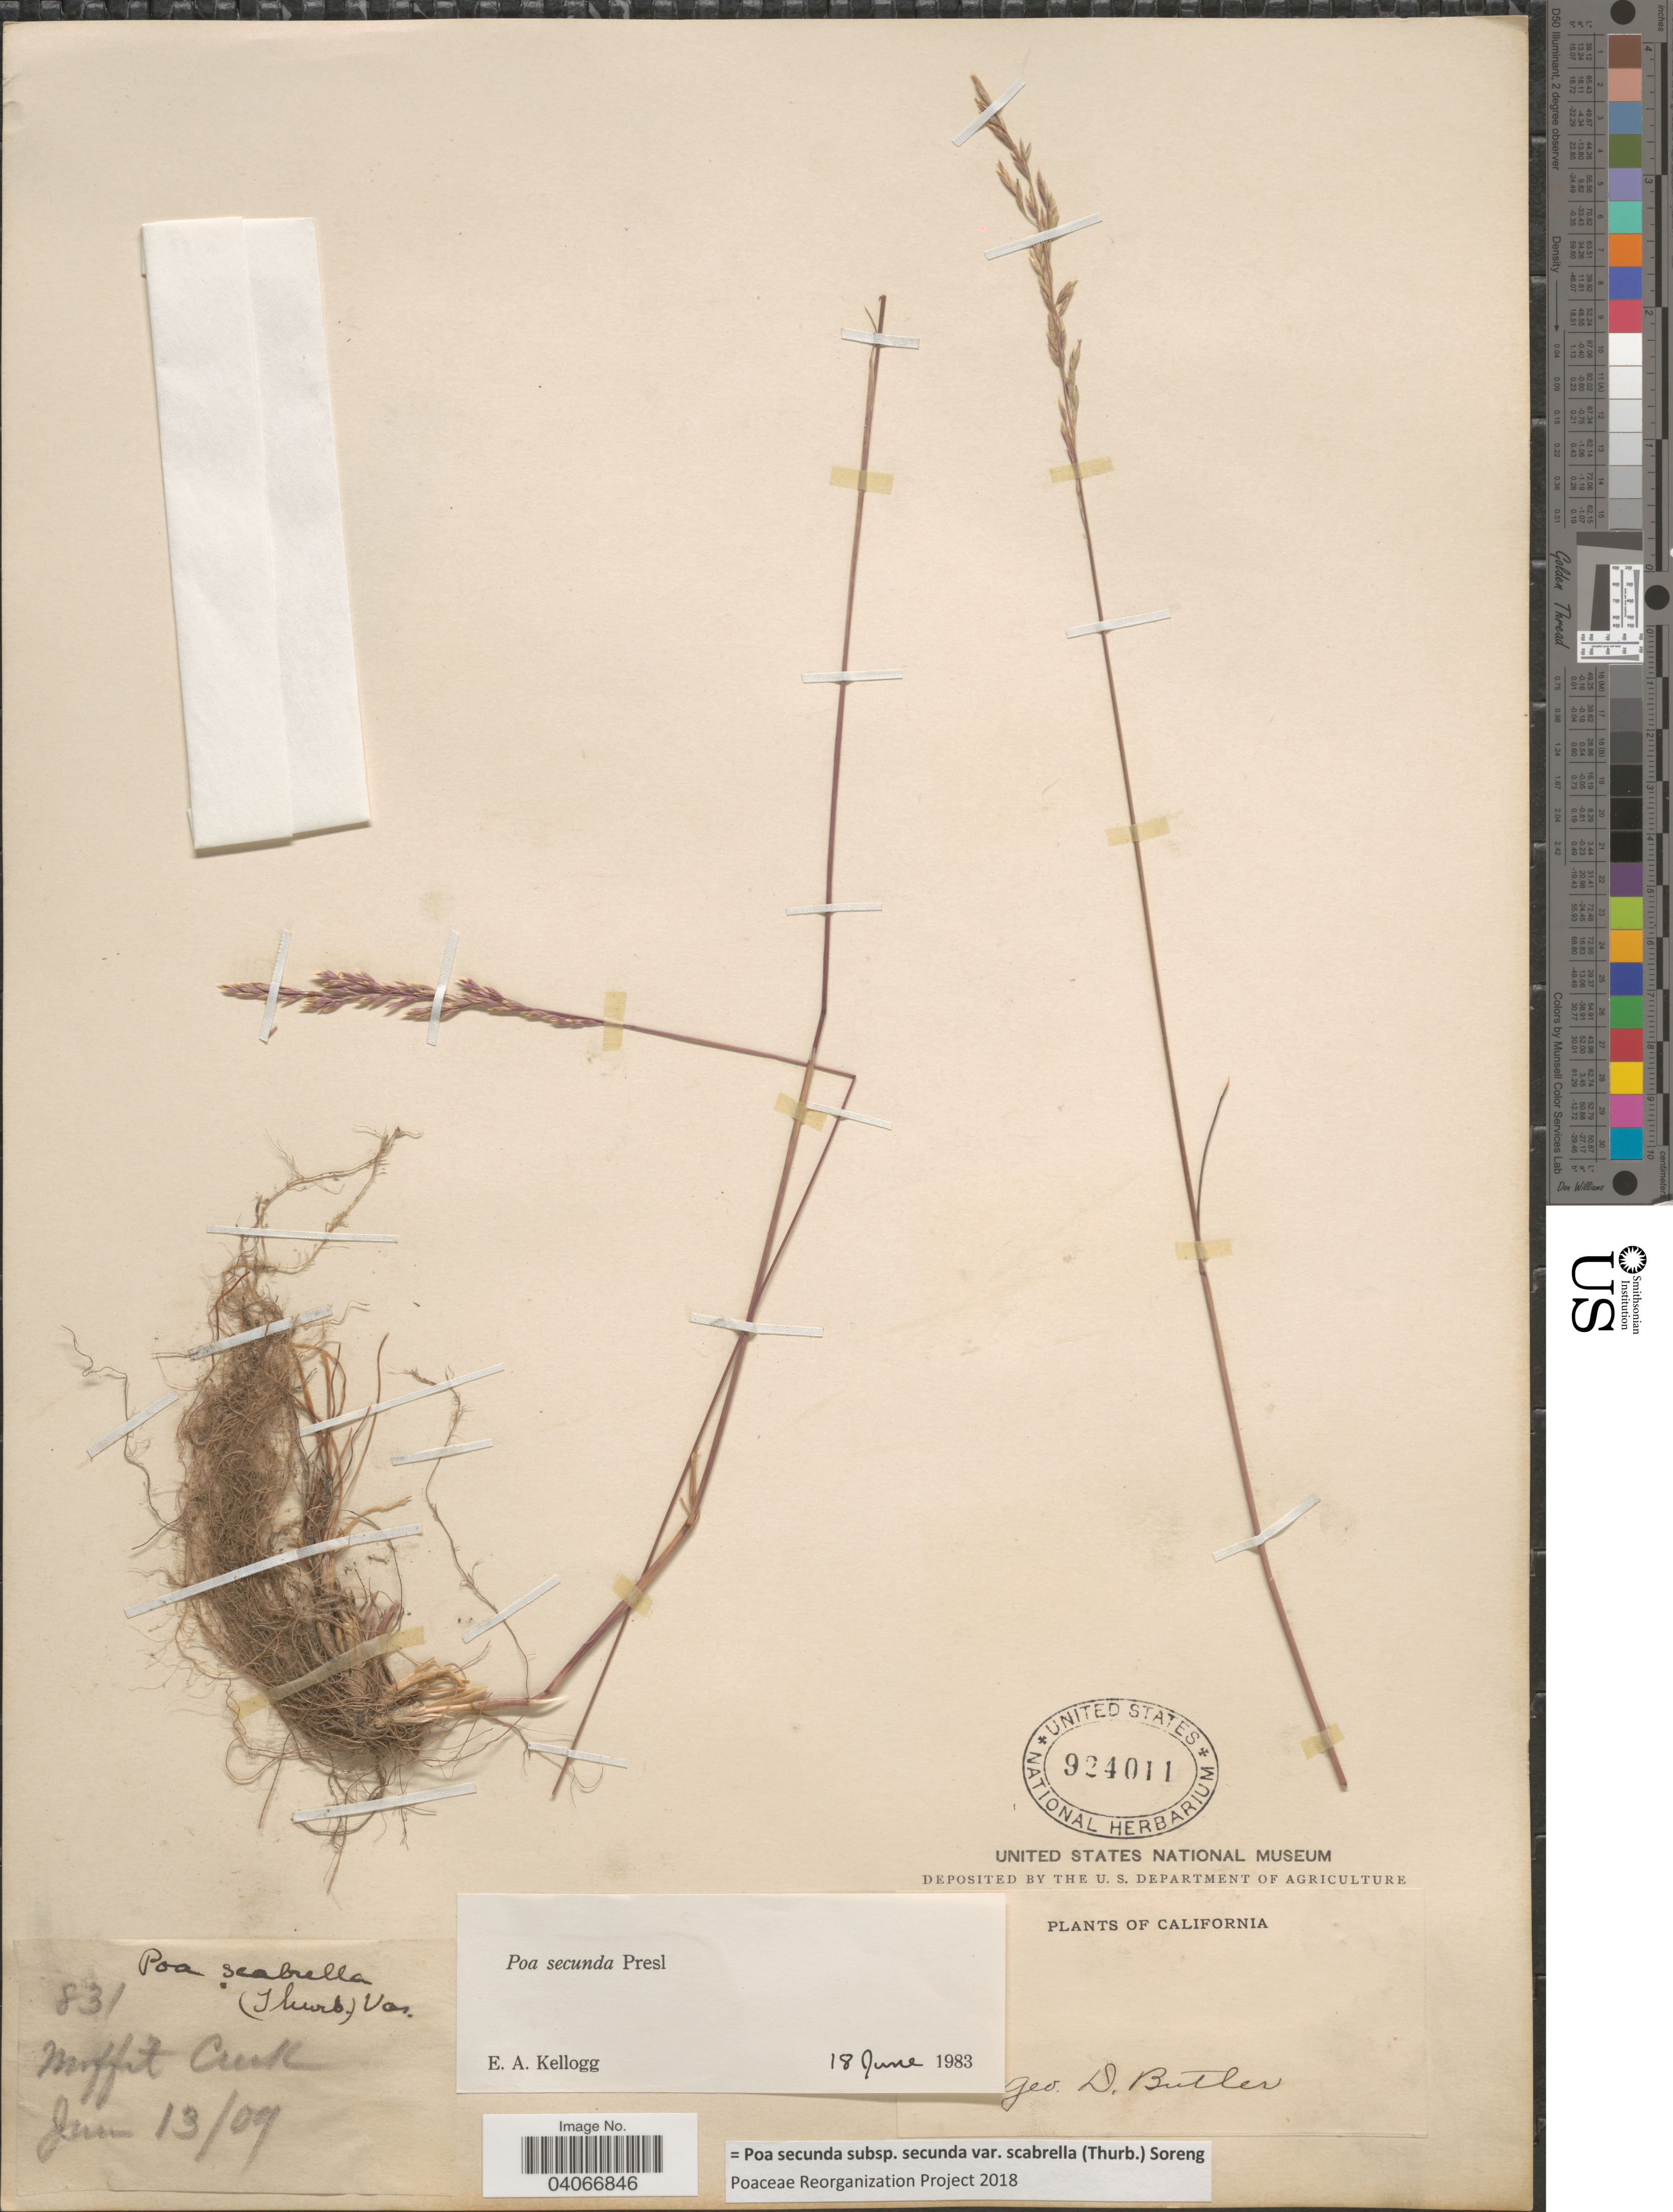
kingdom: Plantae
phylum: Tracheophyta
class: Liliopsida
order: Poales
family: Poaceae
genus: Poa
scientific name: Poa secunda subsp. secunda var. scabrella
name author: (Thurb.) Soreng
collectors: G. D. Butler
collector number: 831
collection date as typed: Transcribed d/m/y: 13/6/9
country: United States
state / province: California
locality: Moffit Creek.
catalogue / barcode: US 924011